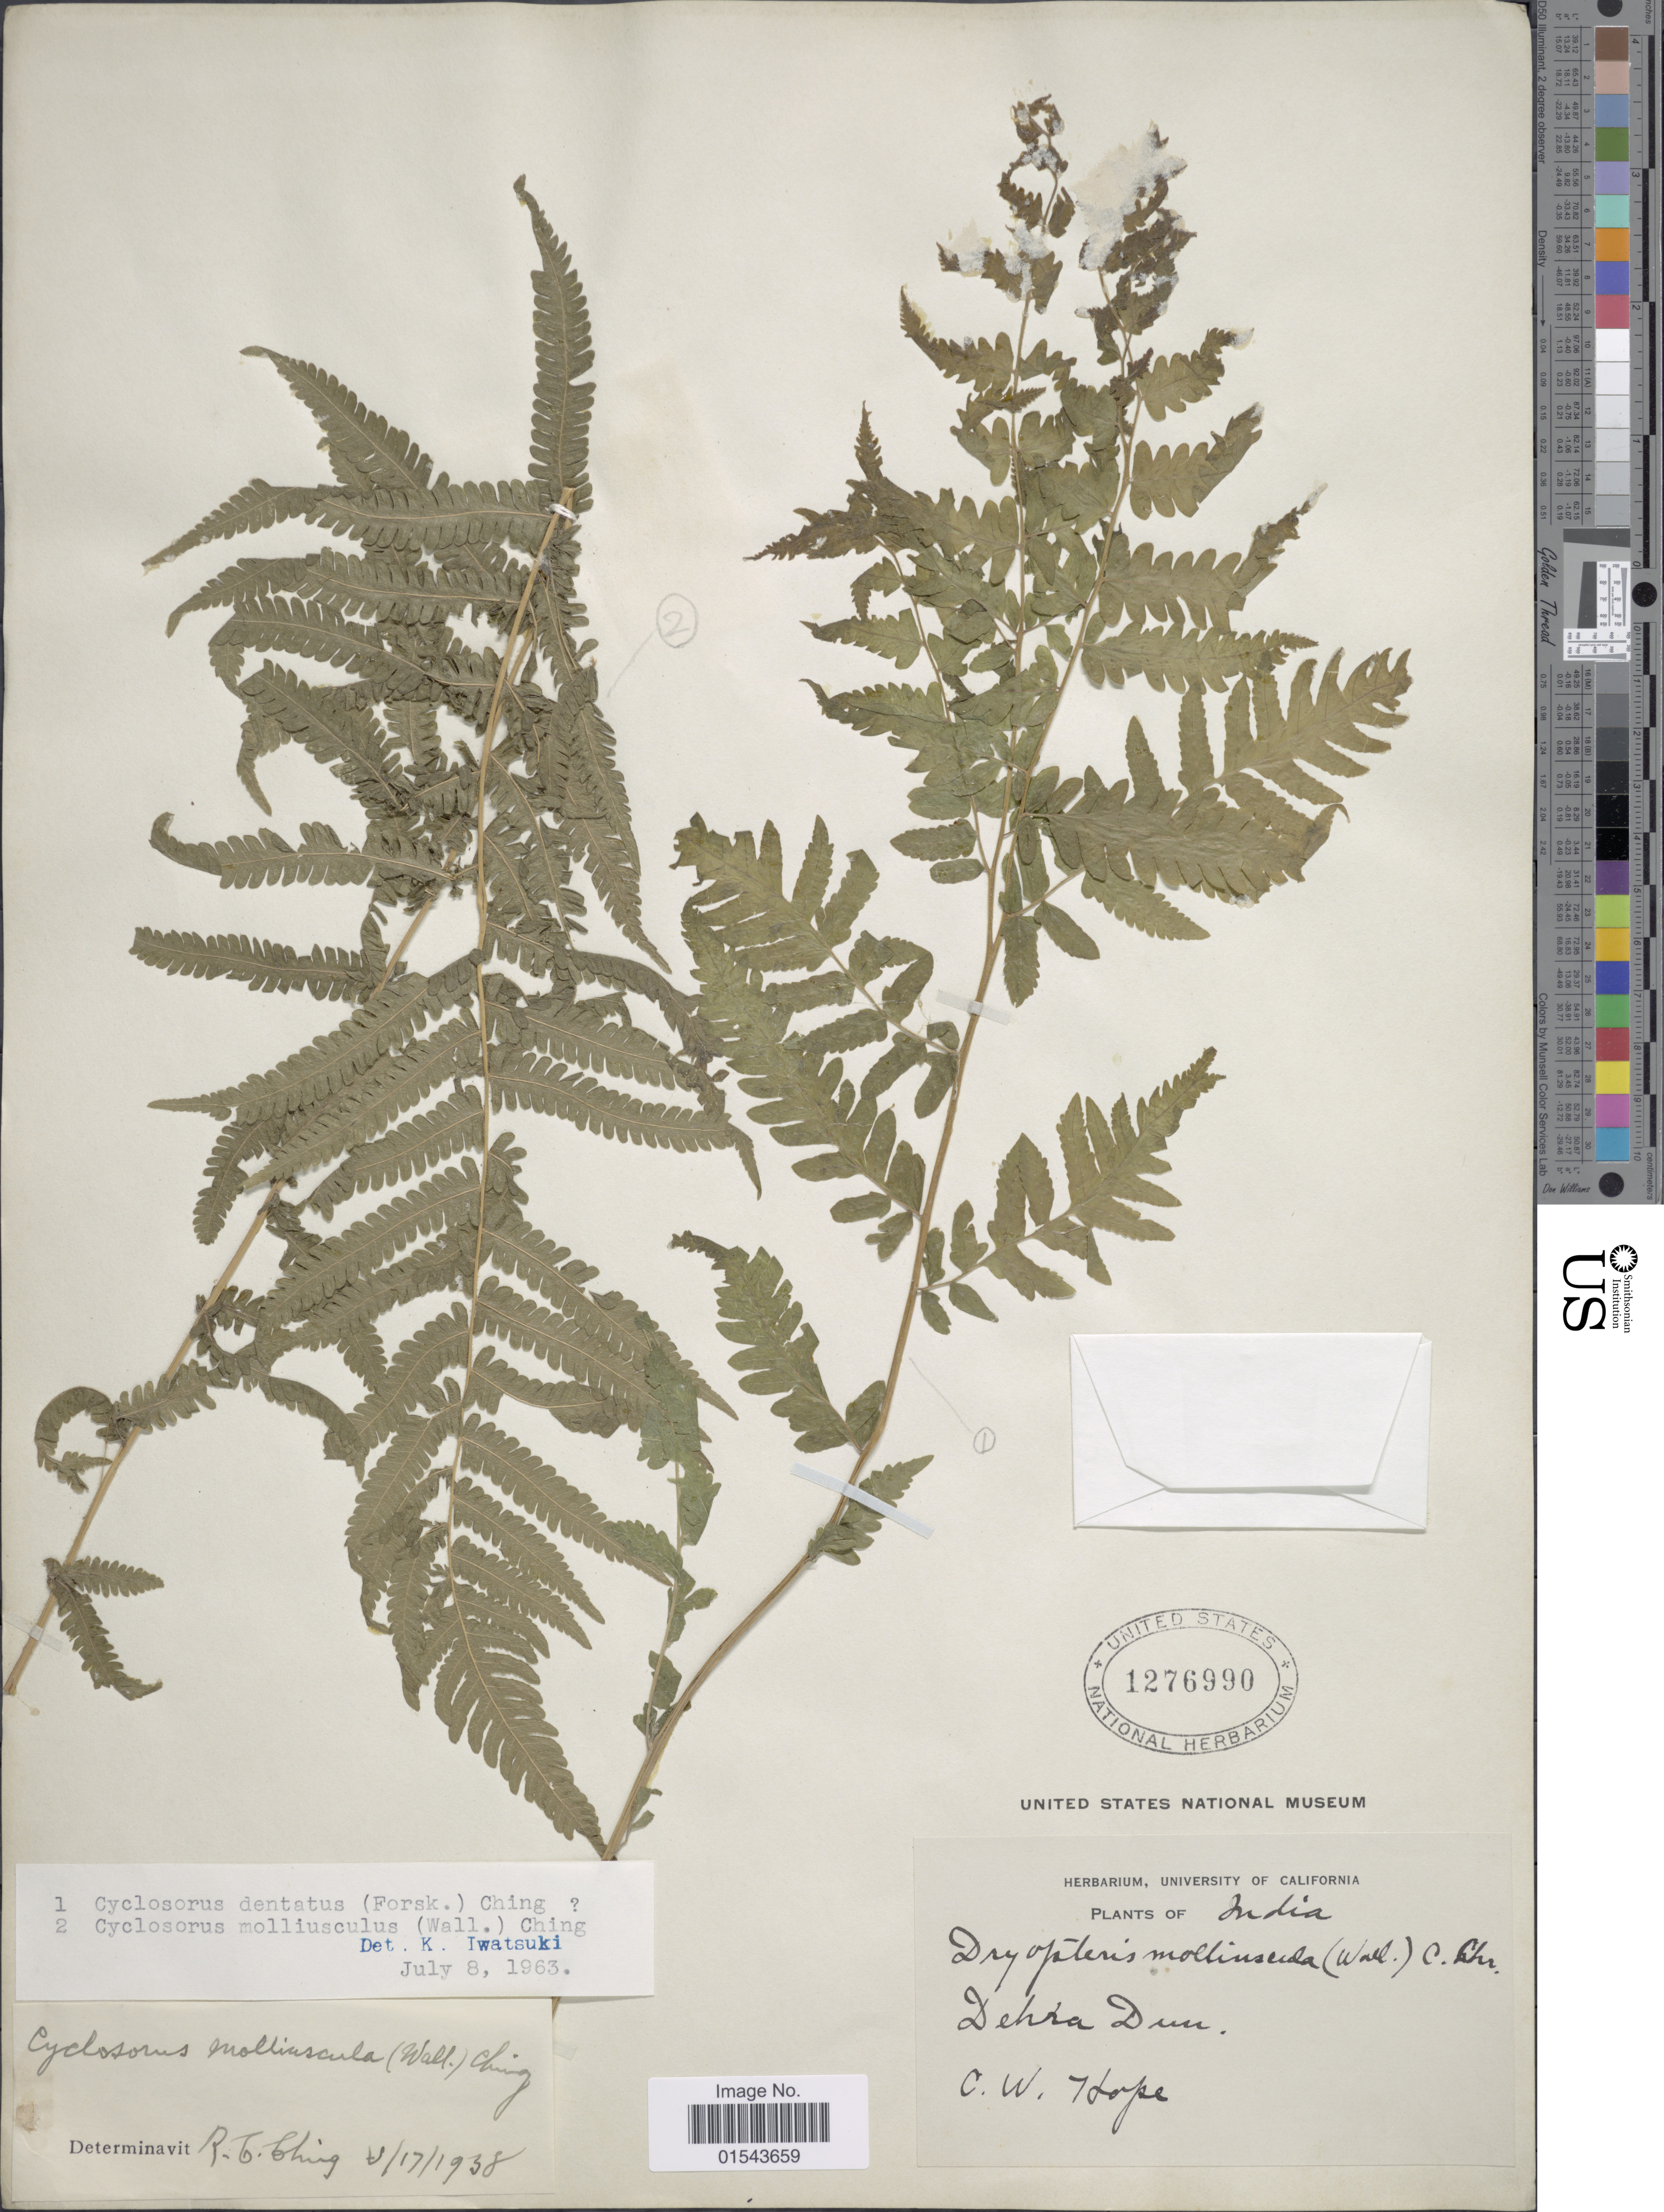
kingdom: Plantae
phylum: Tracheophyta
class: Polypodiopsida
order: Polypodiales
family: Thelypteridaceae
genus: Christella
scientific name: Christella dentata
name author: (Forssk.) Brownsey & Jermy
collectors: C. W. Hope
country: India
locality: Dehra Dun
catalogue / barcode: US 1276990